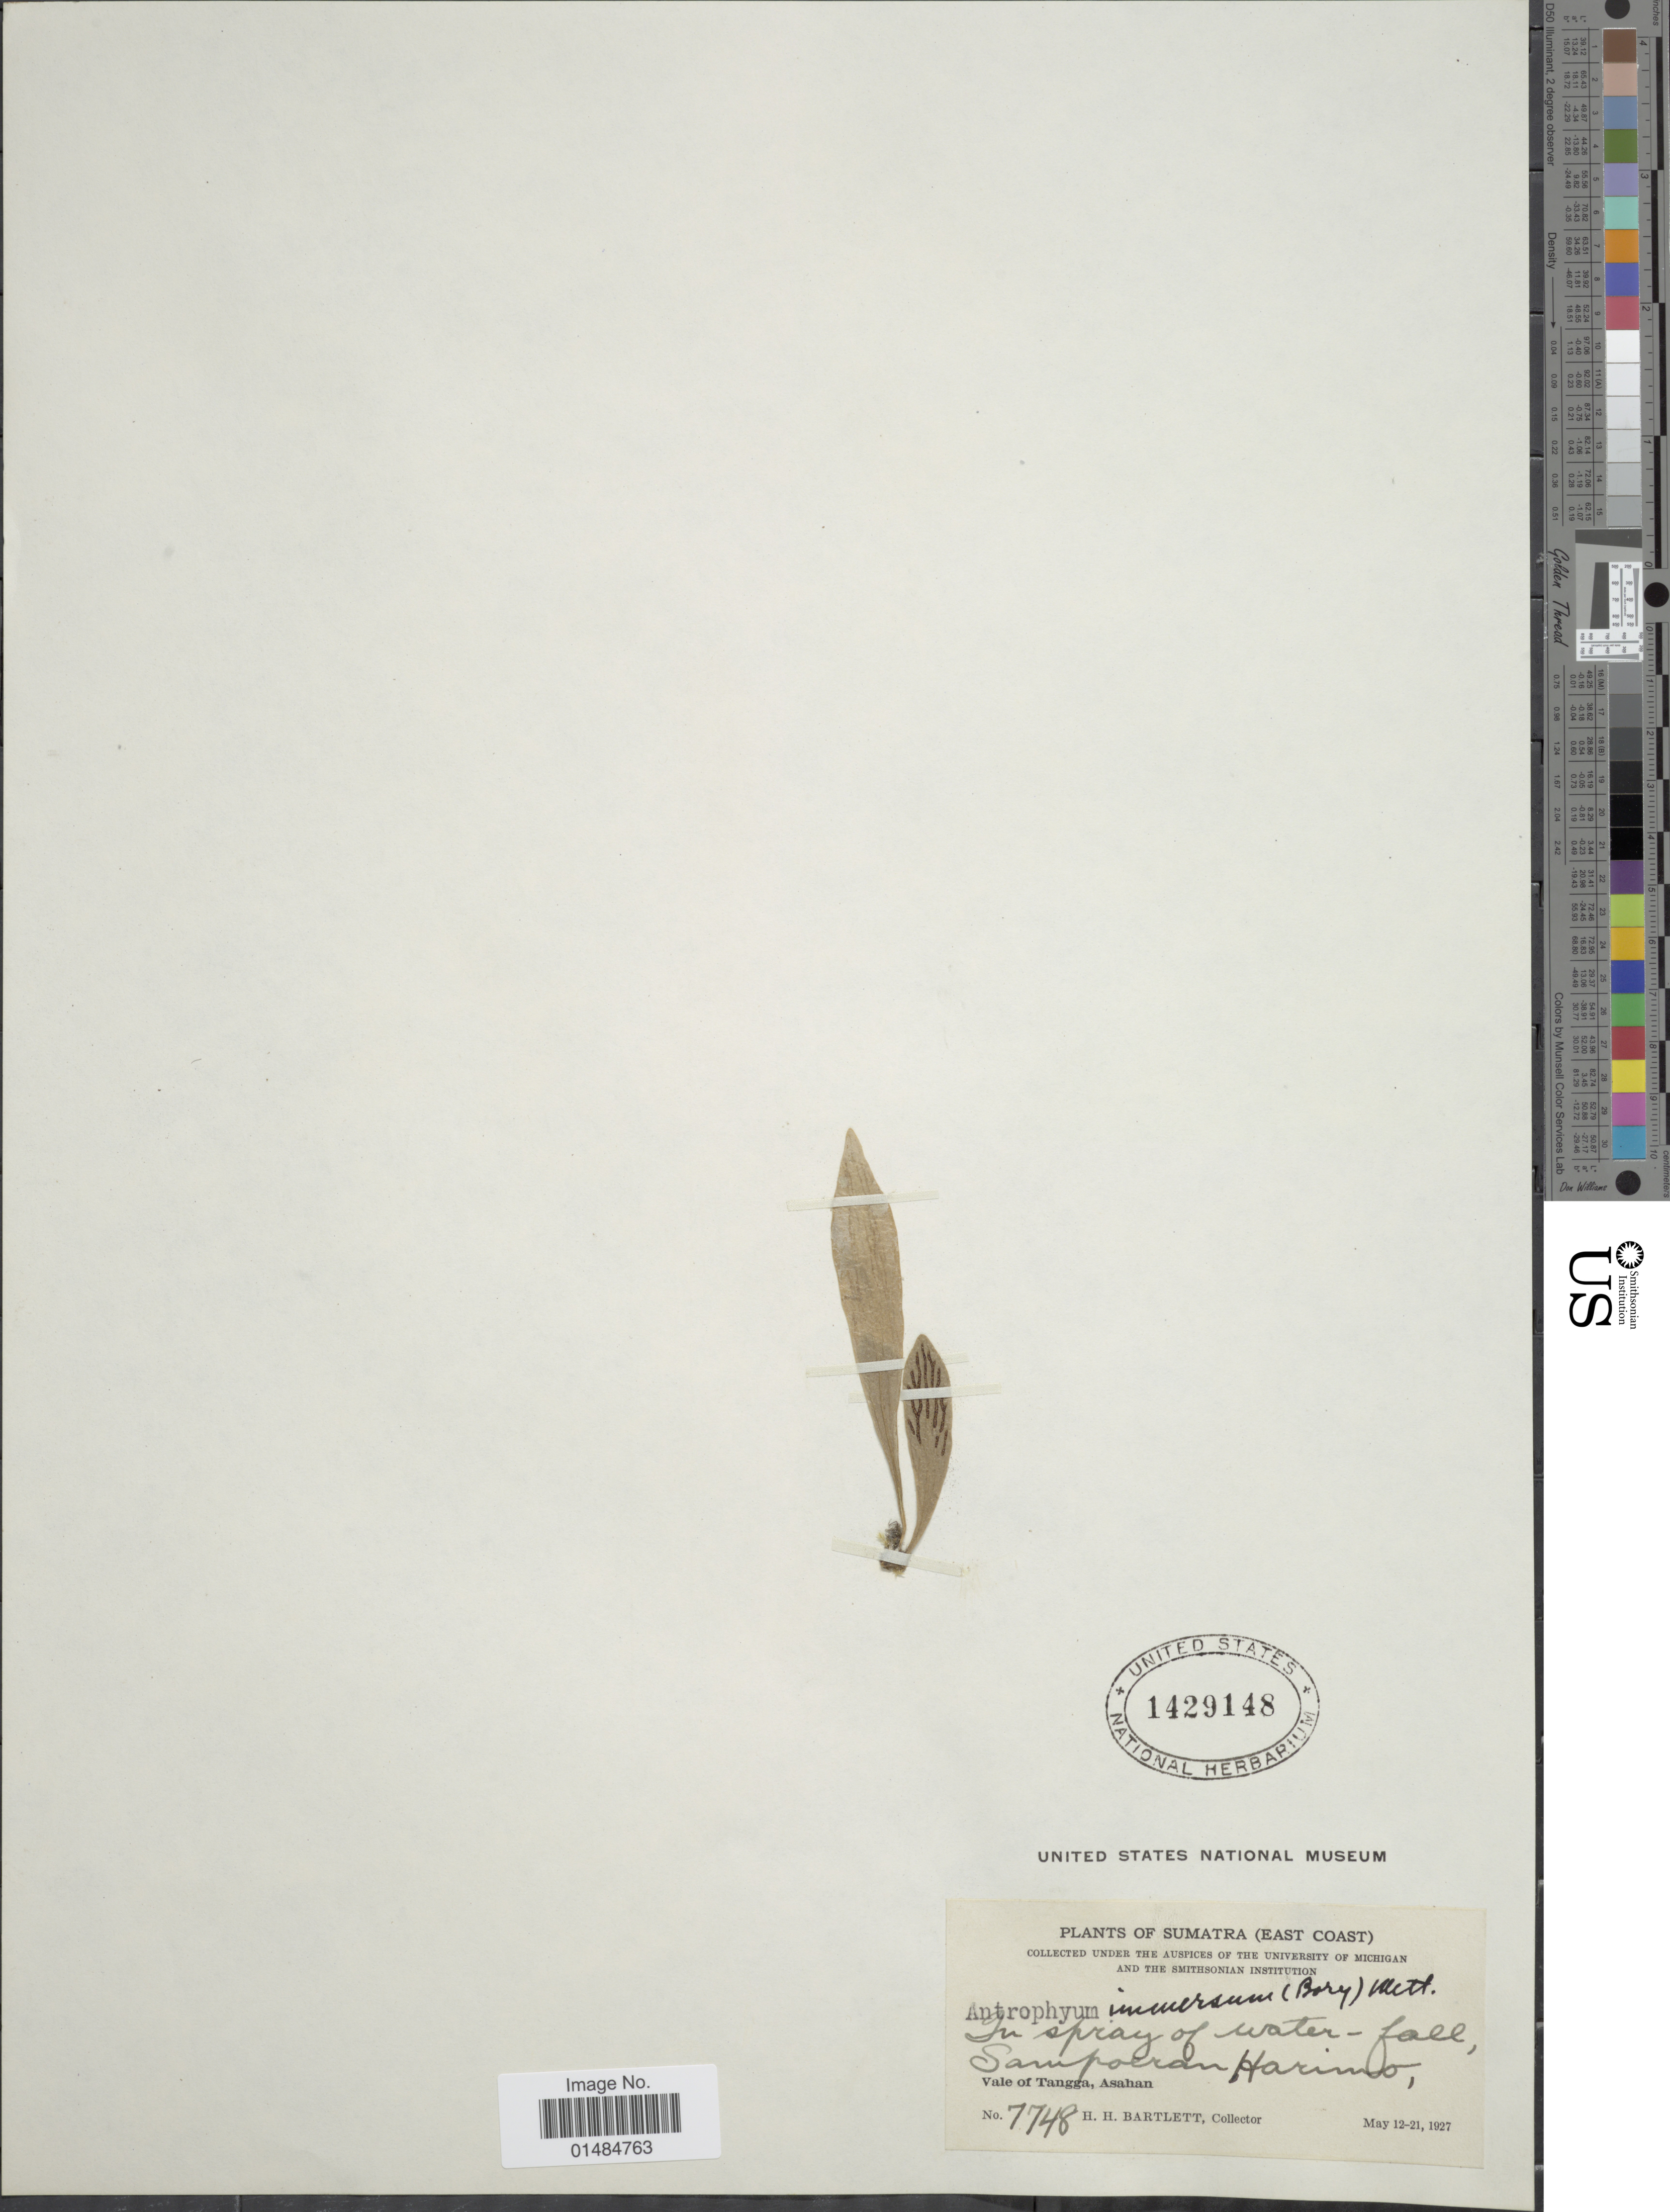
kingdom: Plantae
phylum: Tracheophyta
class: Polypodiopsida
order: Polypodiales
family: Pteridaceae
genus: Antrophyum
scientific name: Antrophyum immersum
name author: (Bory ex Willd.) Mett.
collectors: H. H. Bartlett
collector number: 7748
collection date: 1927-05-12/1927-05-21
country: Indonesia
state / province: Sumatra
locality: Sumatra (East Coast). Vale of Tangga, Asahan. Sampoeran Harimo [interpreted]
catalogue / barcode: US 1429148